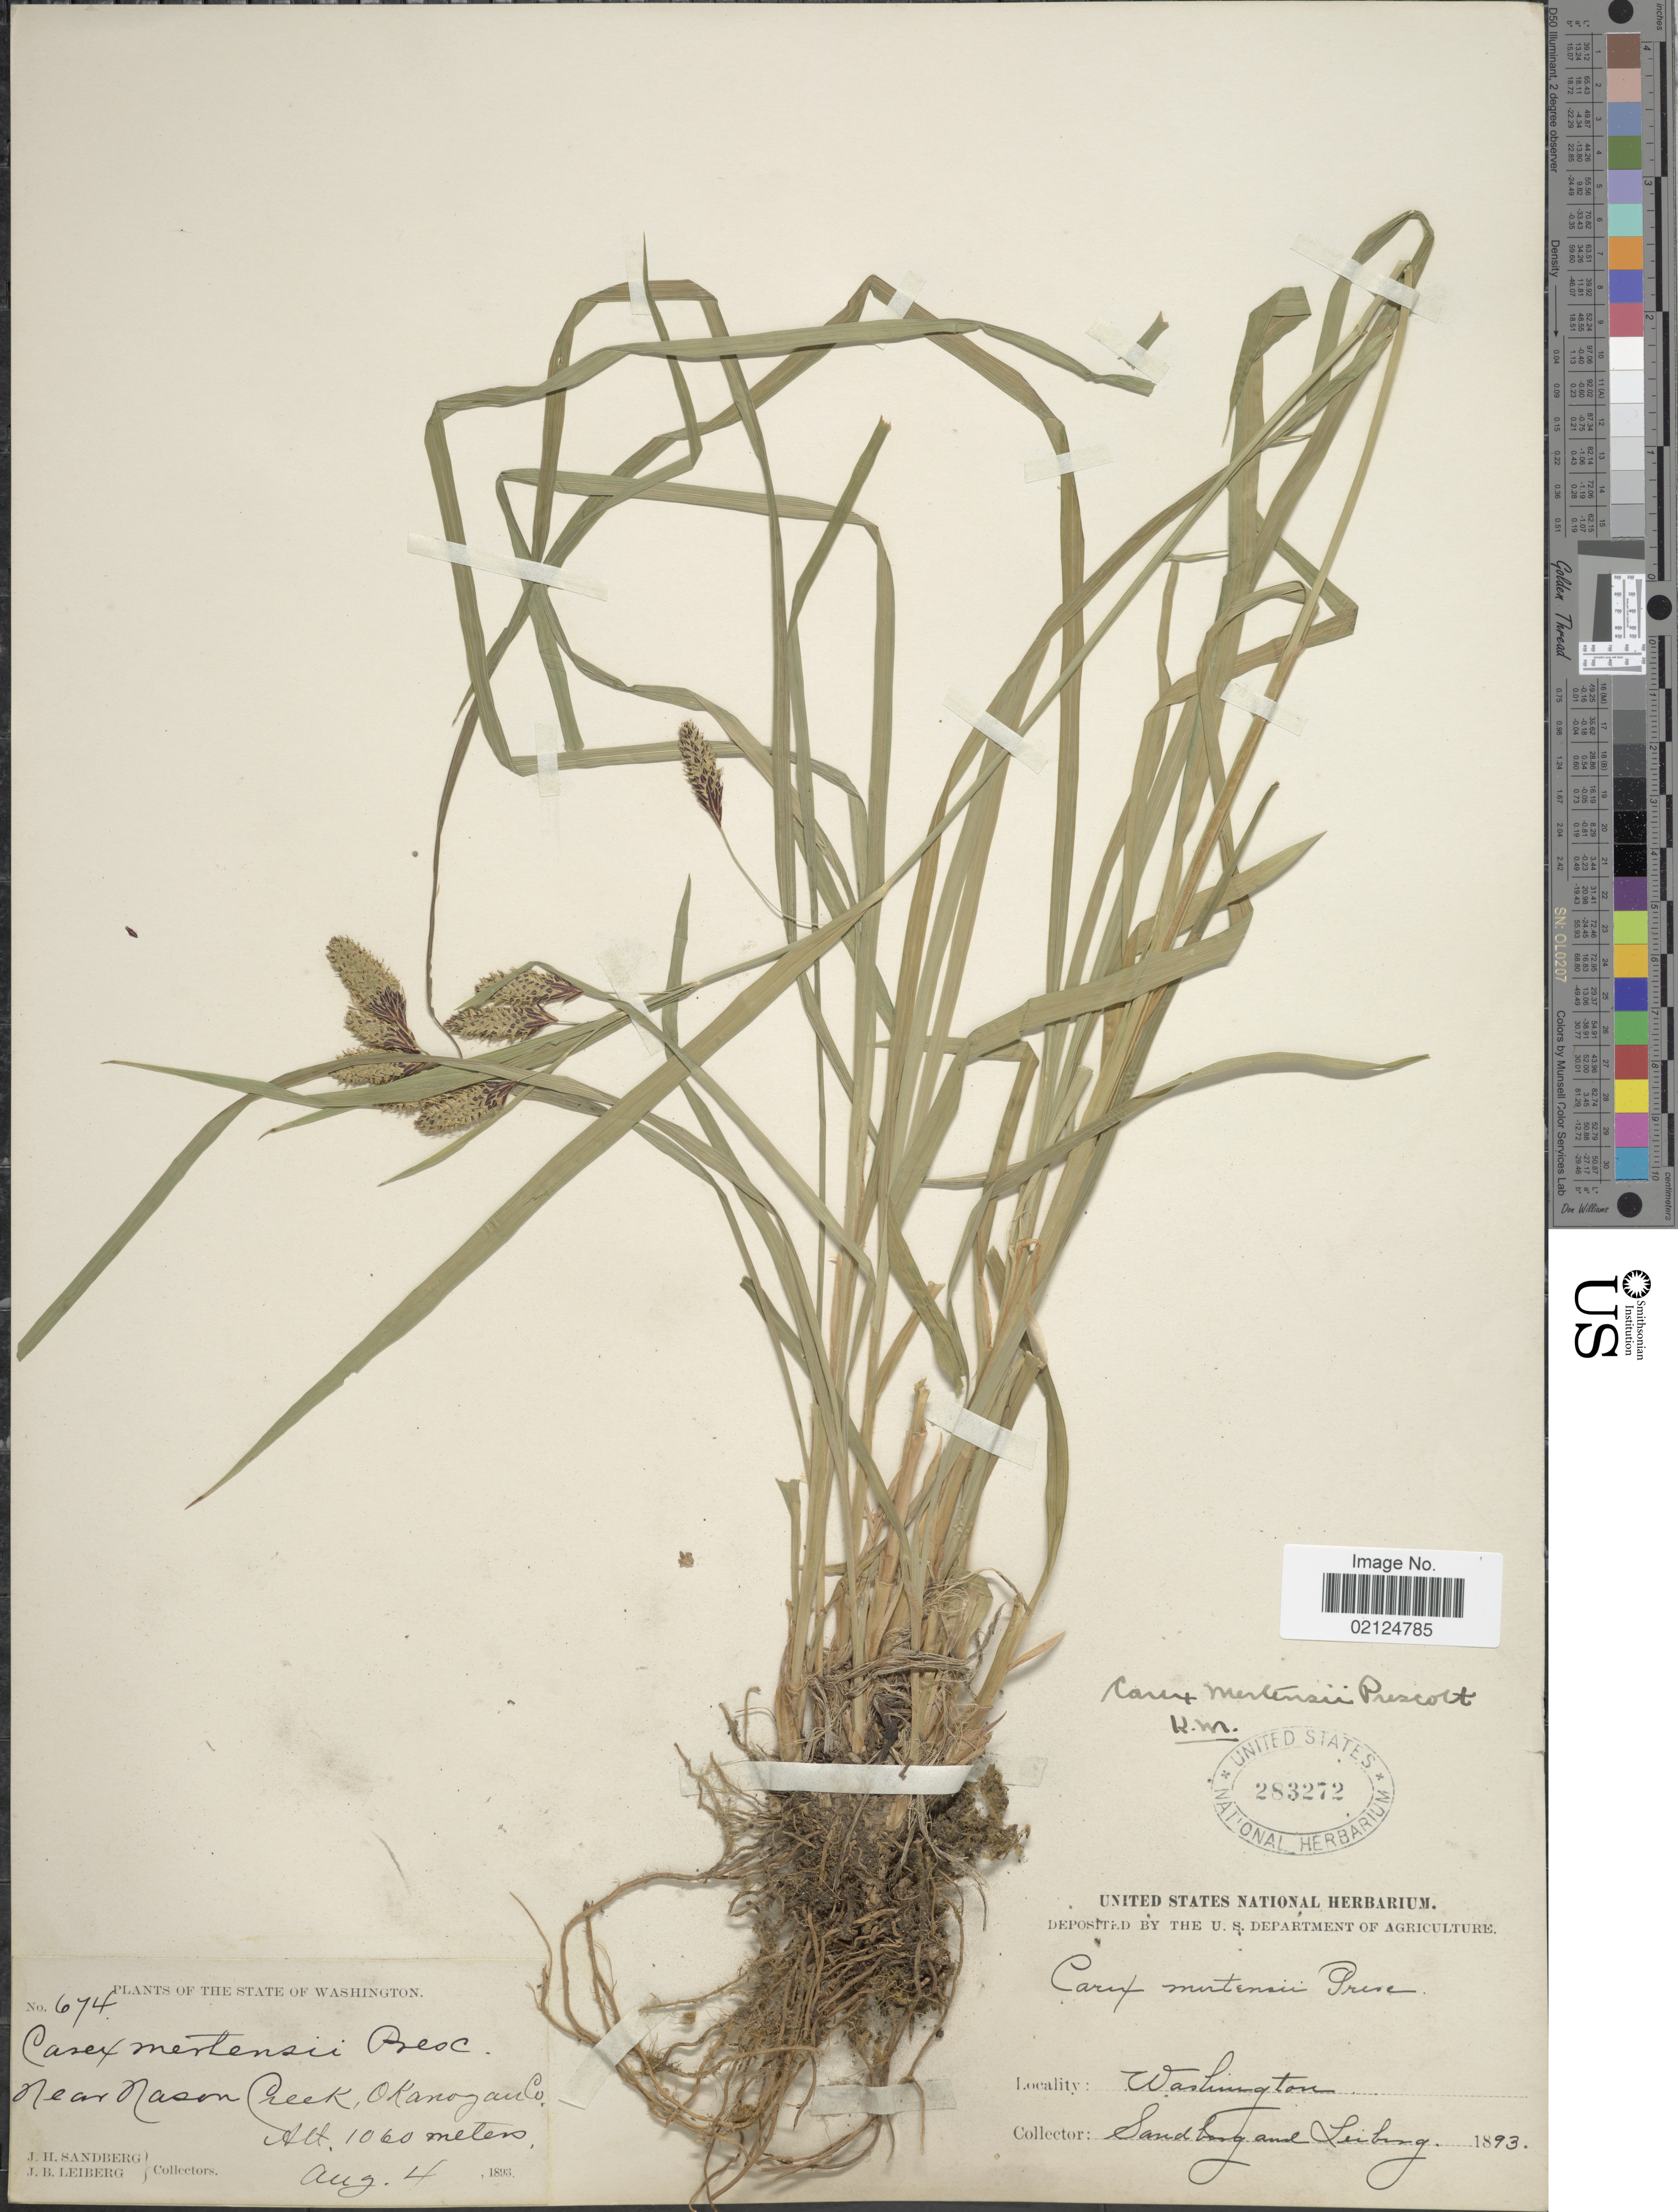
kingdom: Plantae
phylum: Tracheophyta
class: Liliopsida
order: Poales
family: Cyperaceae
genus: Carex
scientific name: Carex mertensii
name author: J.D. Prescott ex Bong.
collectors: J. H. Sandberg & J. B. Leiberg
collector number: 674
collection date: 1893-08-04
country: United States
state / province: Washington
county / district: Okanogan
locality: Near Nason Creek, Okanogan Co.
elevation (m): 1060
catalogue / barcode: US 283272